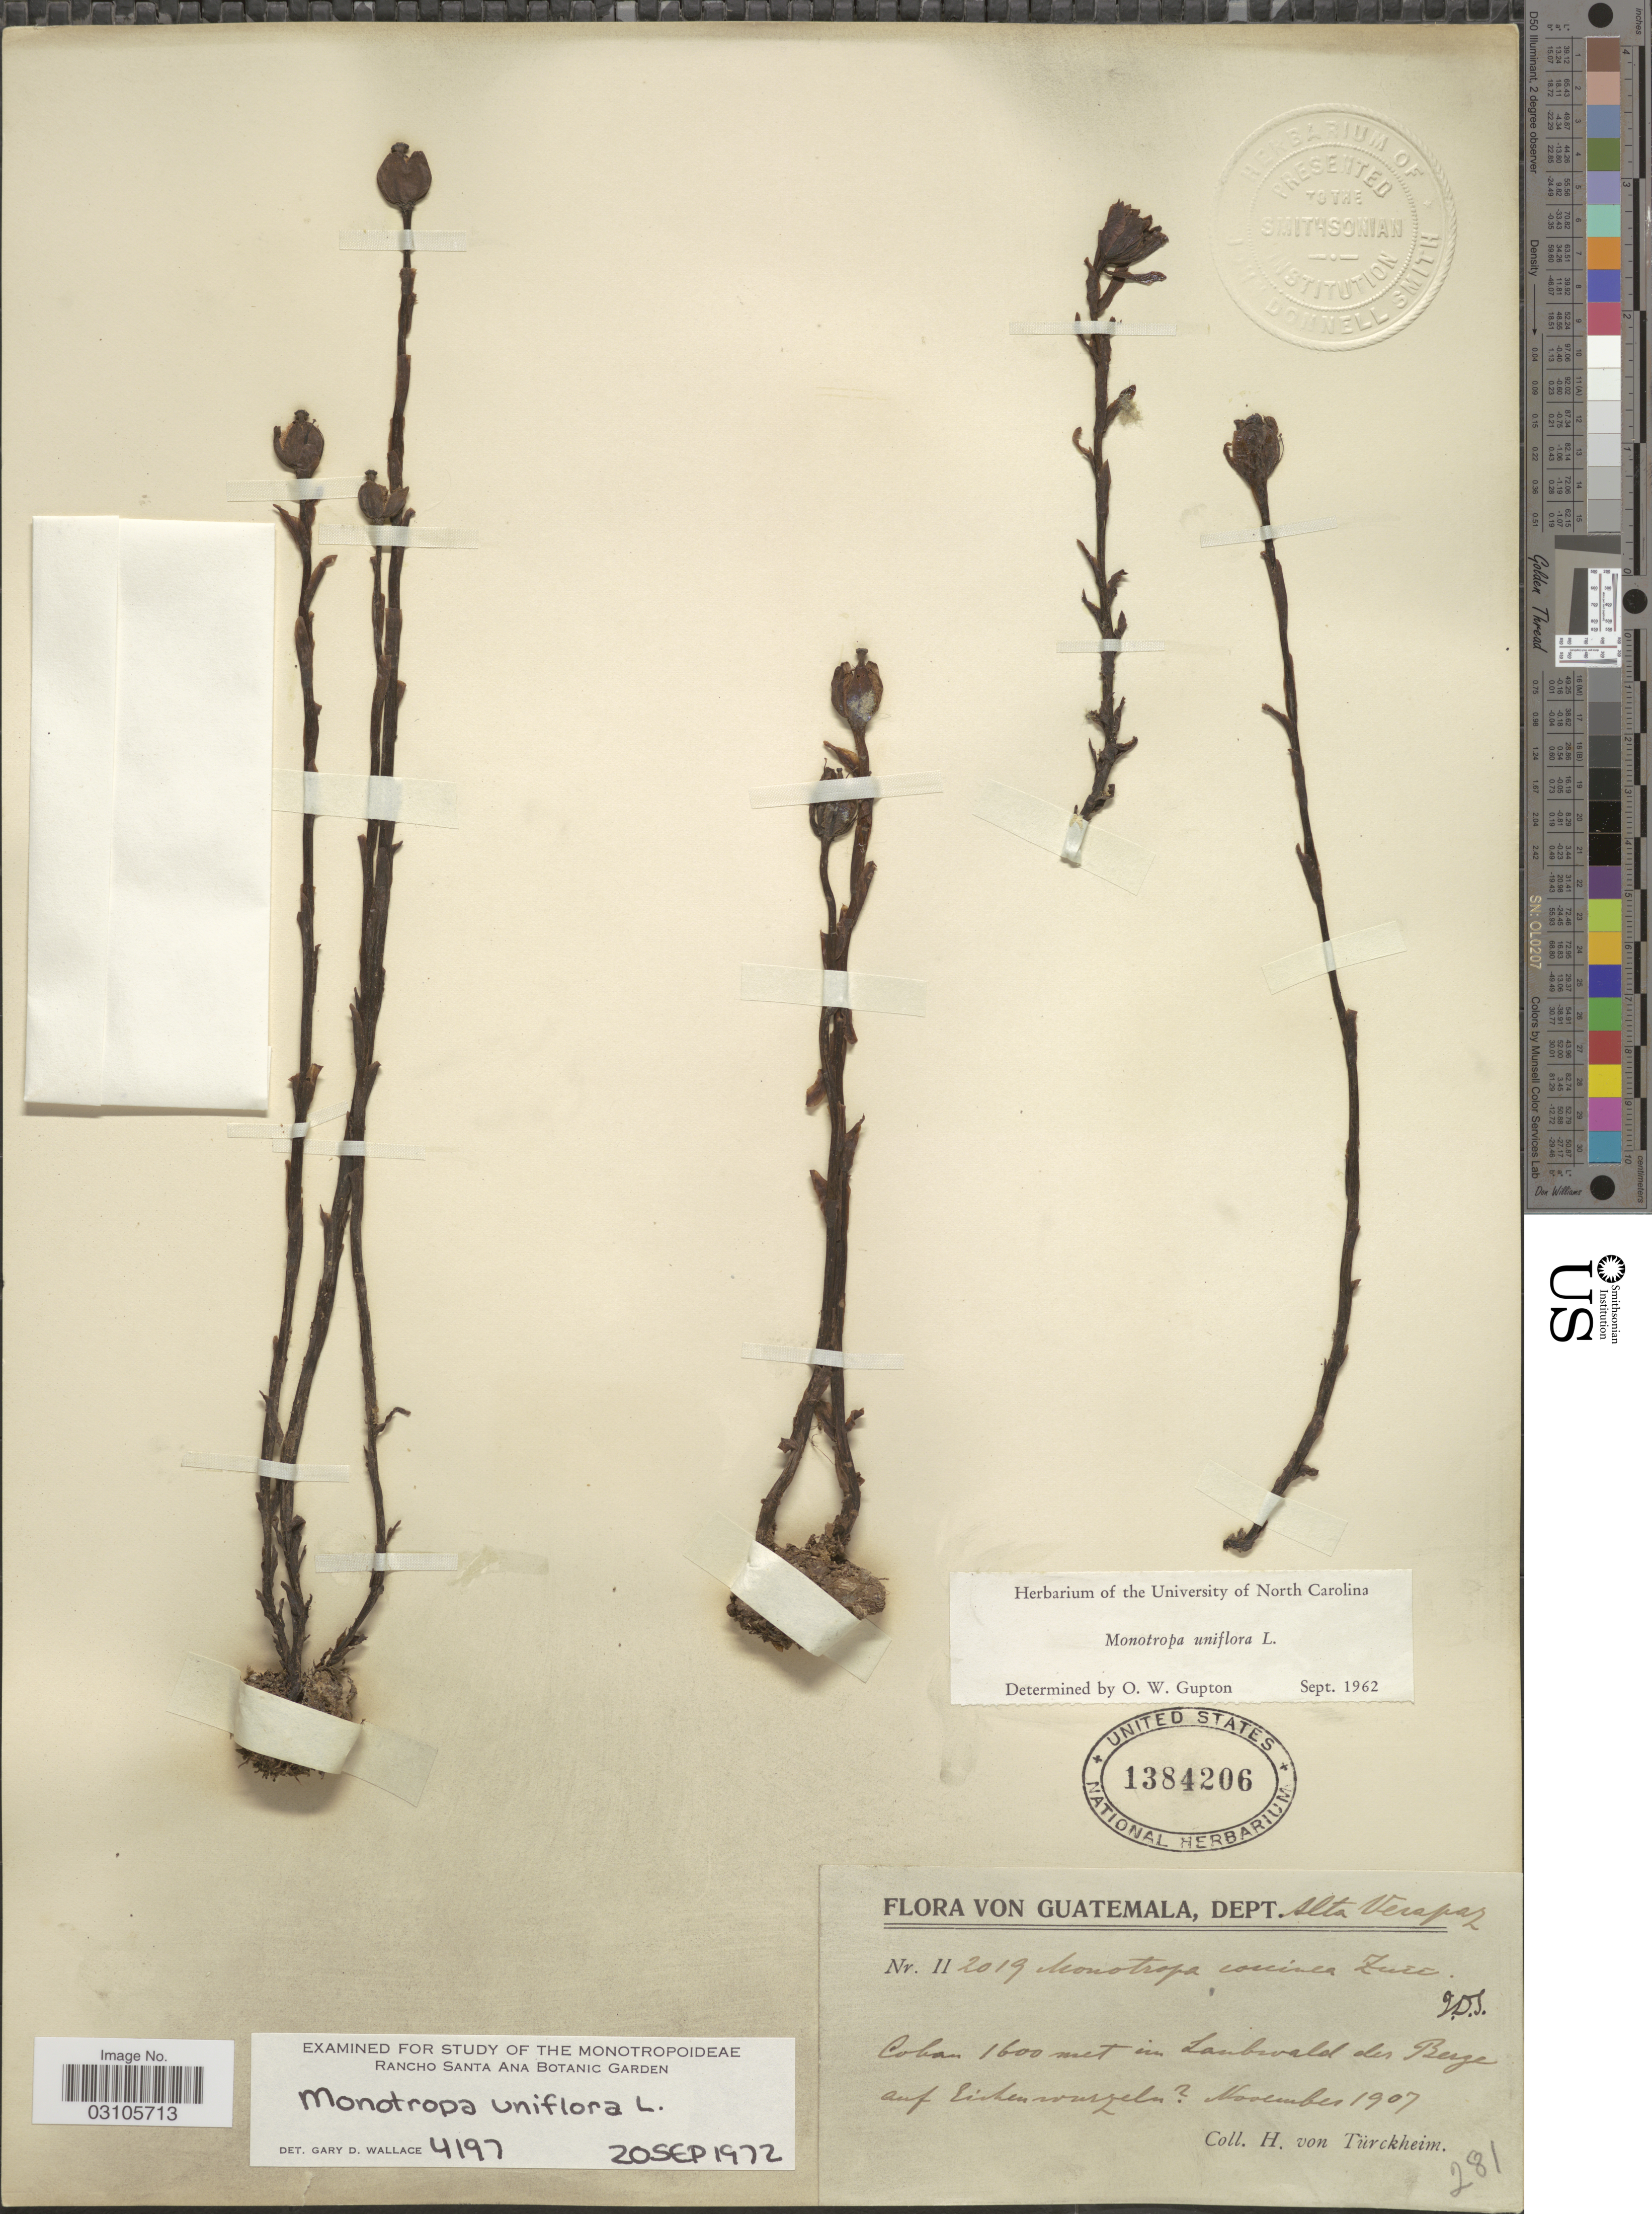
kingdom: Plantae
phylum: Tracheophyta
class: Magnoliopsida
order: Ericales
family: Ericaceae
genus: Monotropa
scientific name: Monotropa uniflora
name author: L.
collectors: H. von Türckheim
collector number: II2019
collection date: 1907-11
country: Guatemala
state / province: Alta Verapaz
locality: Dept. Alta Verapaz. Coban.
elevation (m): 1600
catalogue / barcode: US 1384206